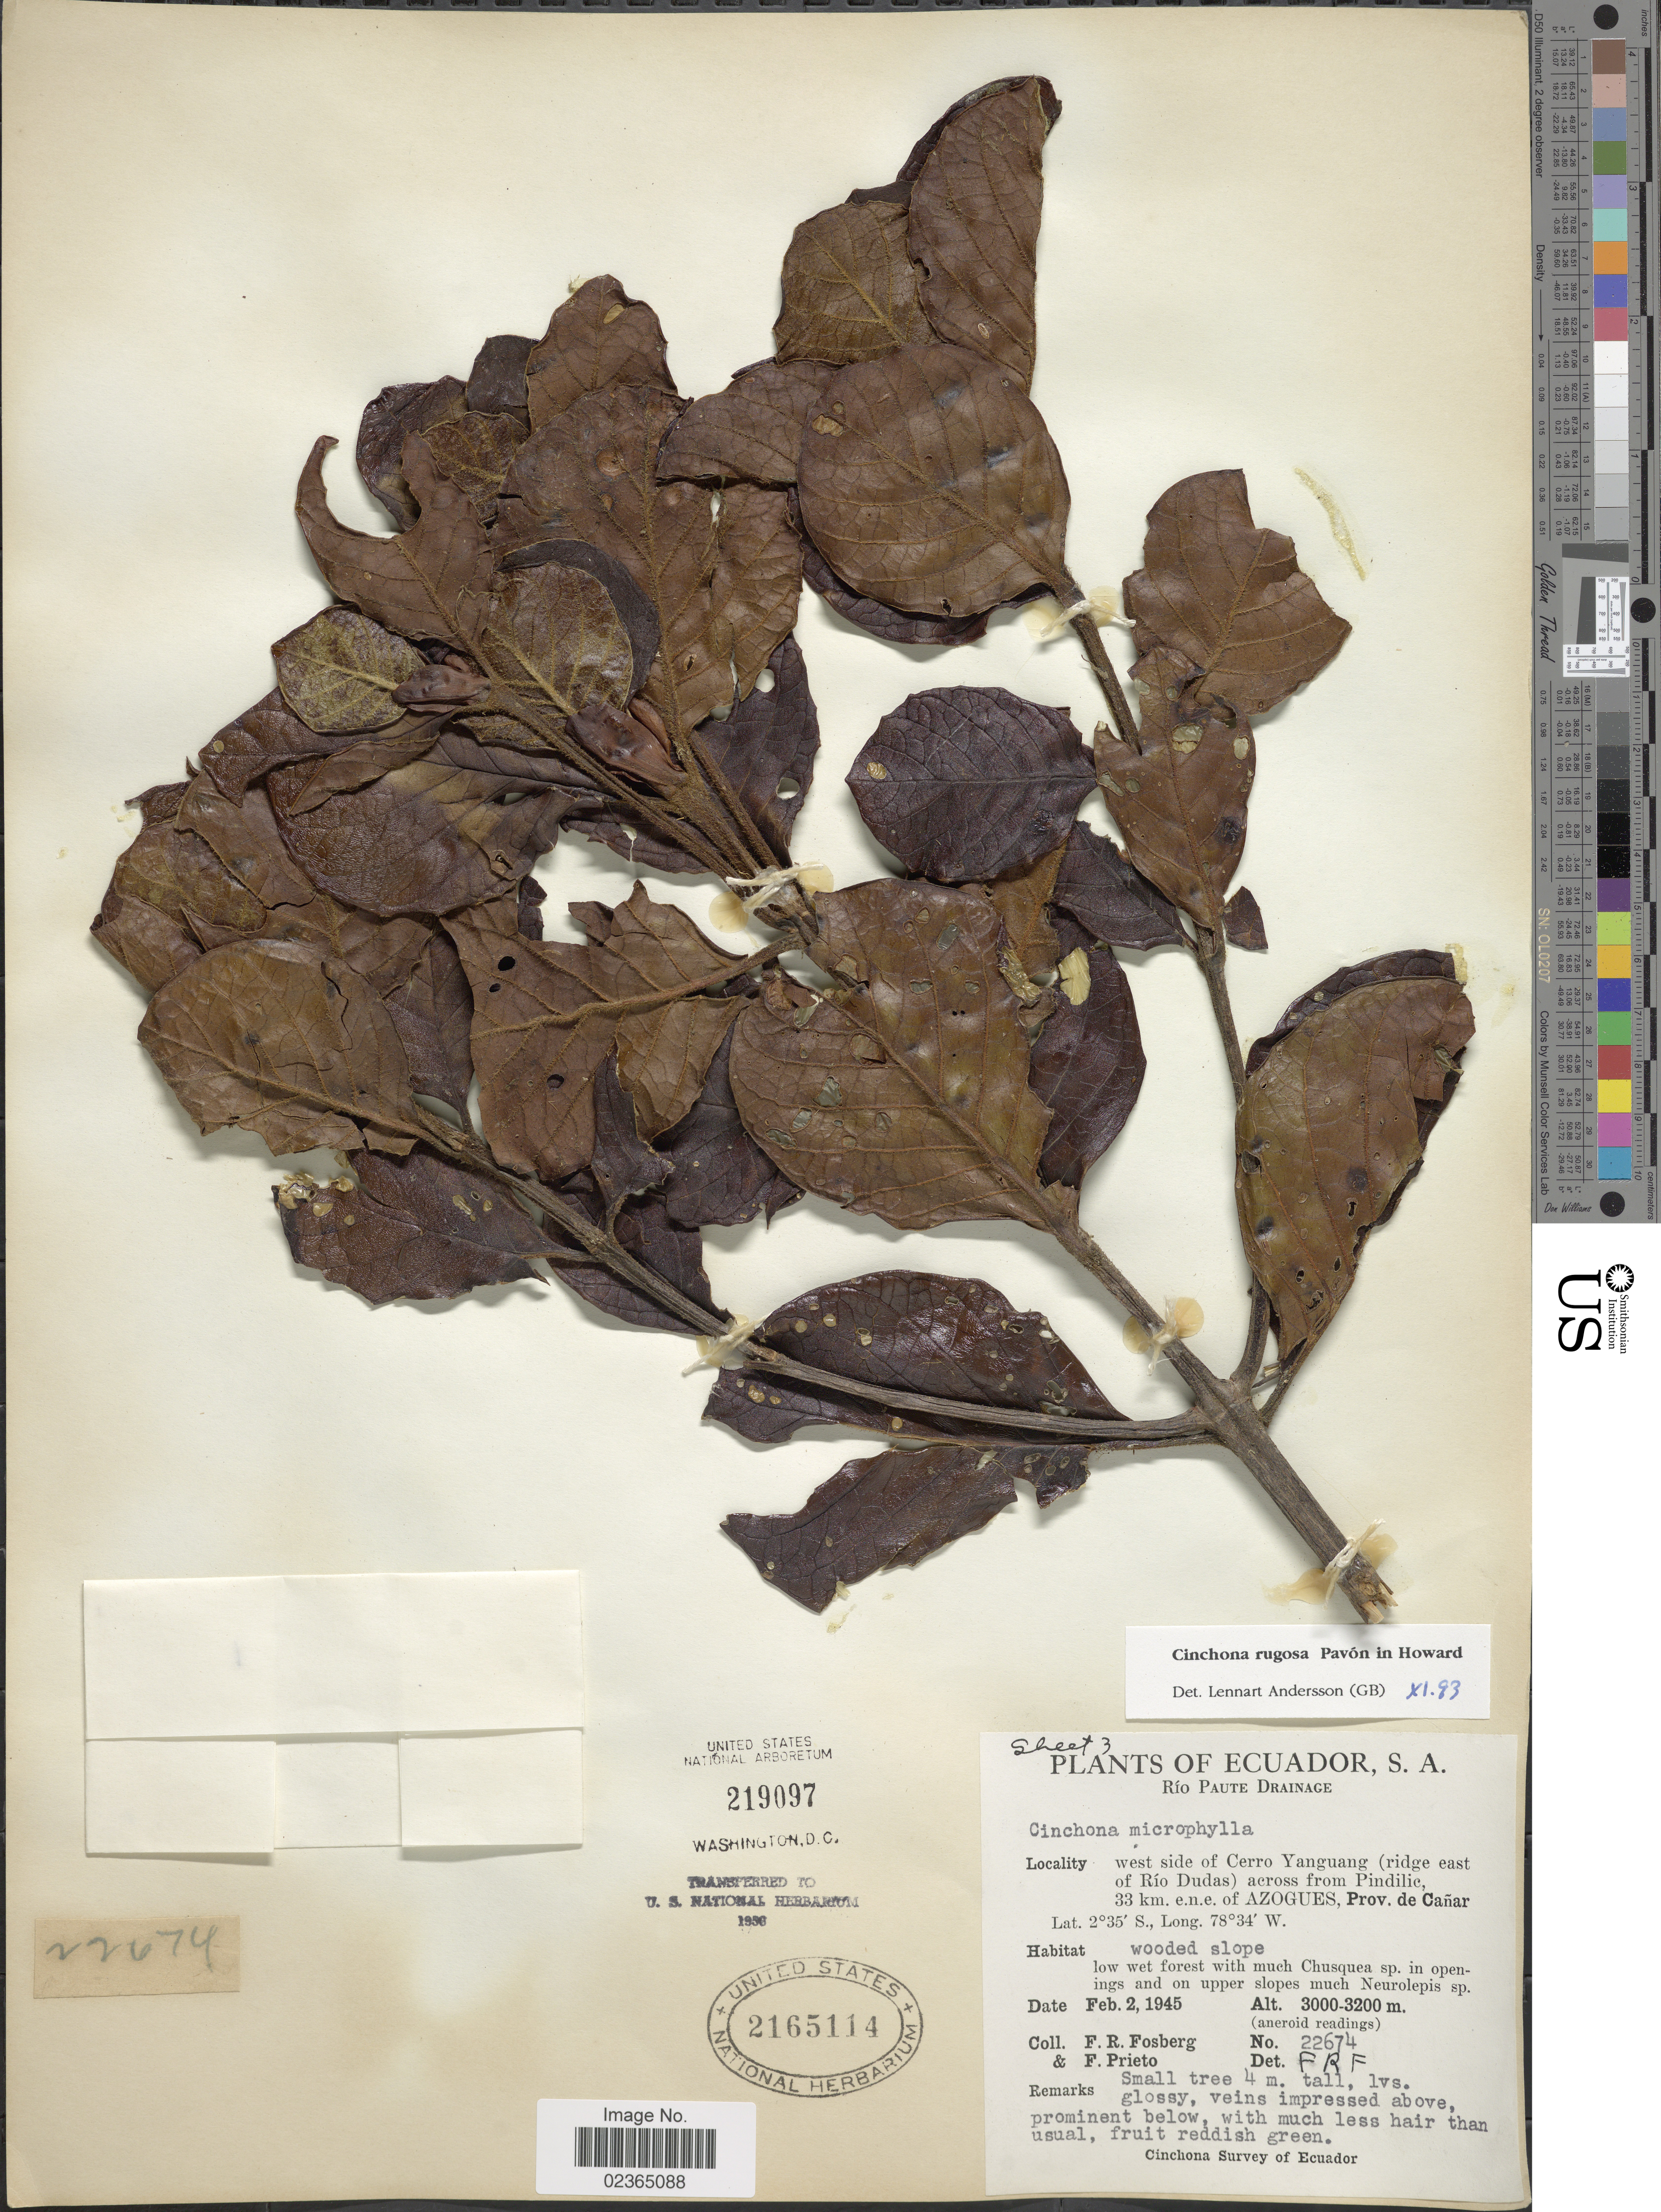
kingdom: Plantae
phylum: Tracheophyta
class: Magnoliopsida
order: Gentianales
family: Rubiaceae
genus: Cinchona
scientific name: Cinchona rugosa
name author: Pav.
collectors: F. R. Fosberg & F. Prieto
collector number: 22674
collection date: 1945-02-02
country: Ecuador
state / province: Cañar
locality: Río Paute Drainage. west side of Cerro Yanguang (ridge east of Río Dudas) across from Pindilic, 33 km. e.n.e. of Azogues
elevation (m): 3000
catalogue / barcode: US 2165114